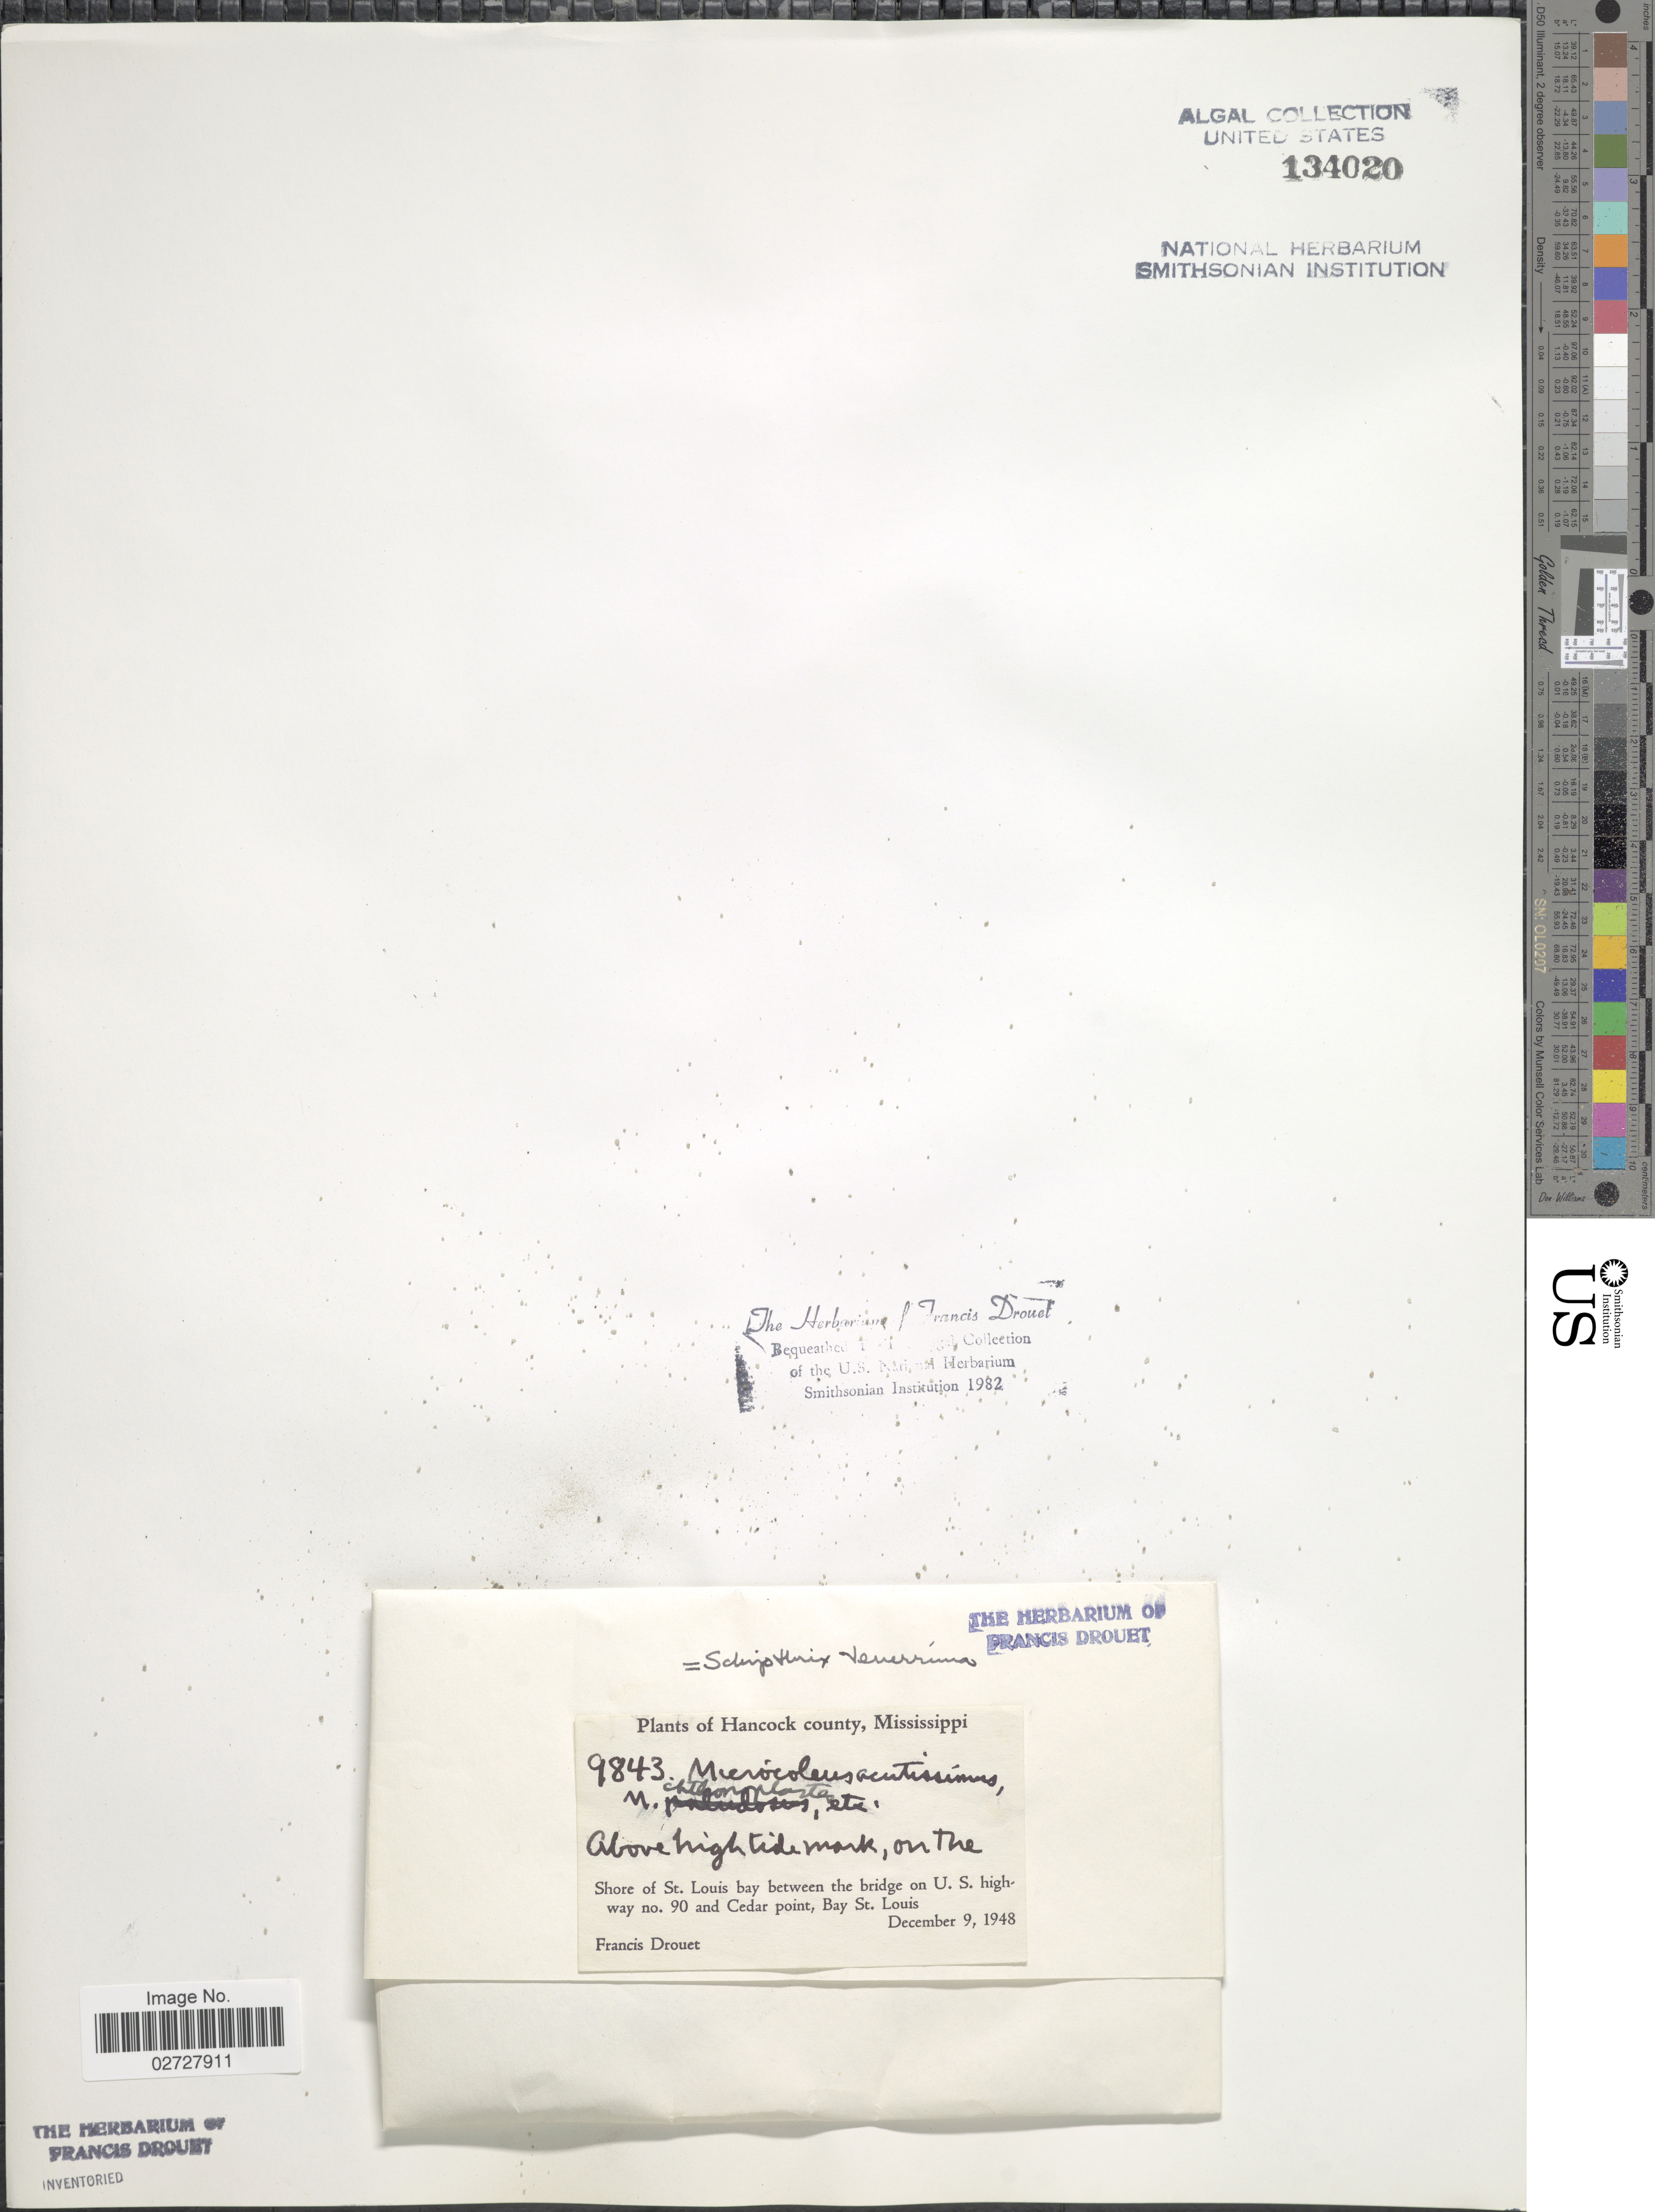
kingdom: Bacteria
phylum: Cyanobacteria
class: Cyanobacteriia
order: Leptolyngbyales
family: Trichocoleusaceae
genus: Schizothrix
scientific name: Schizothrix tenerrima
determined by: Drouet, F. E.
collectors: F. E. Drouet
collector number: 9843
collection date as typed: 09 Dec 1948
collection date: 1948-12-09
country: United States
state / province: Mississippi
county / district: Hancock County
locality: Bay St. Louis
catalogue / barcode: US 134020